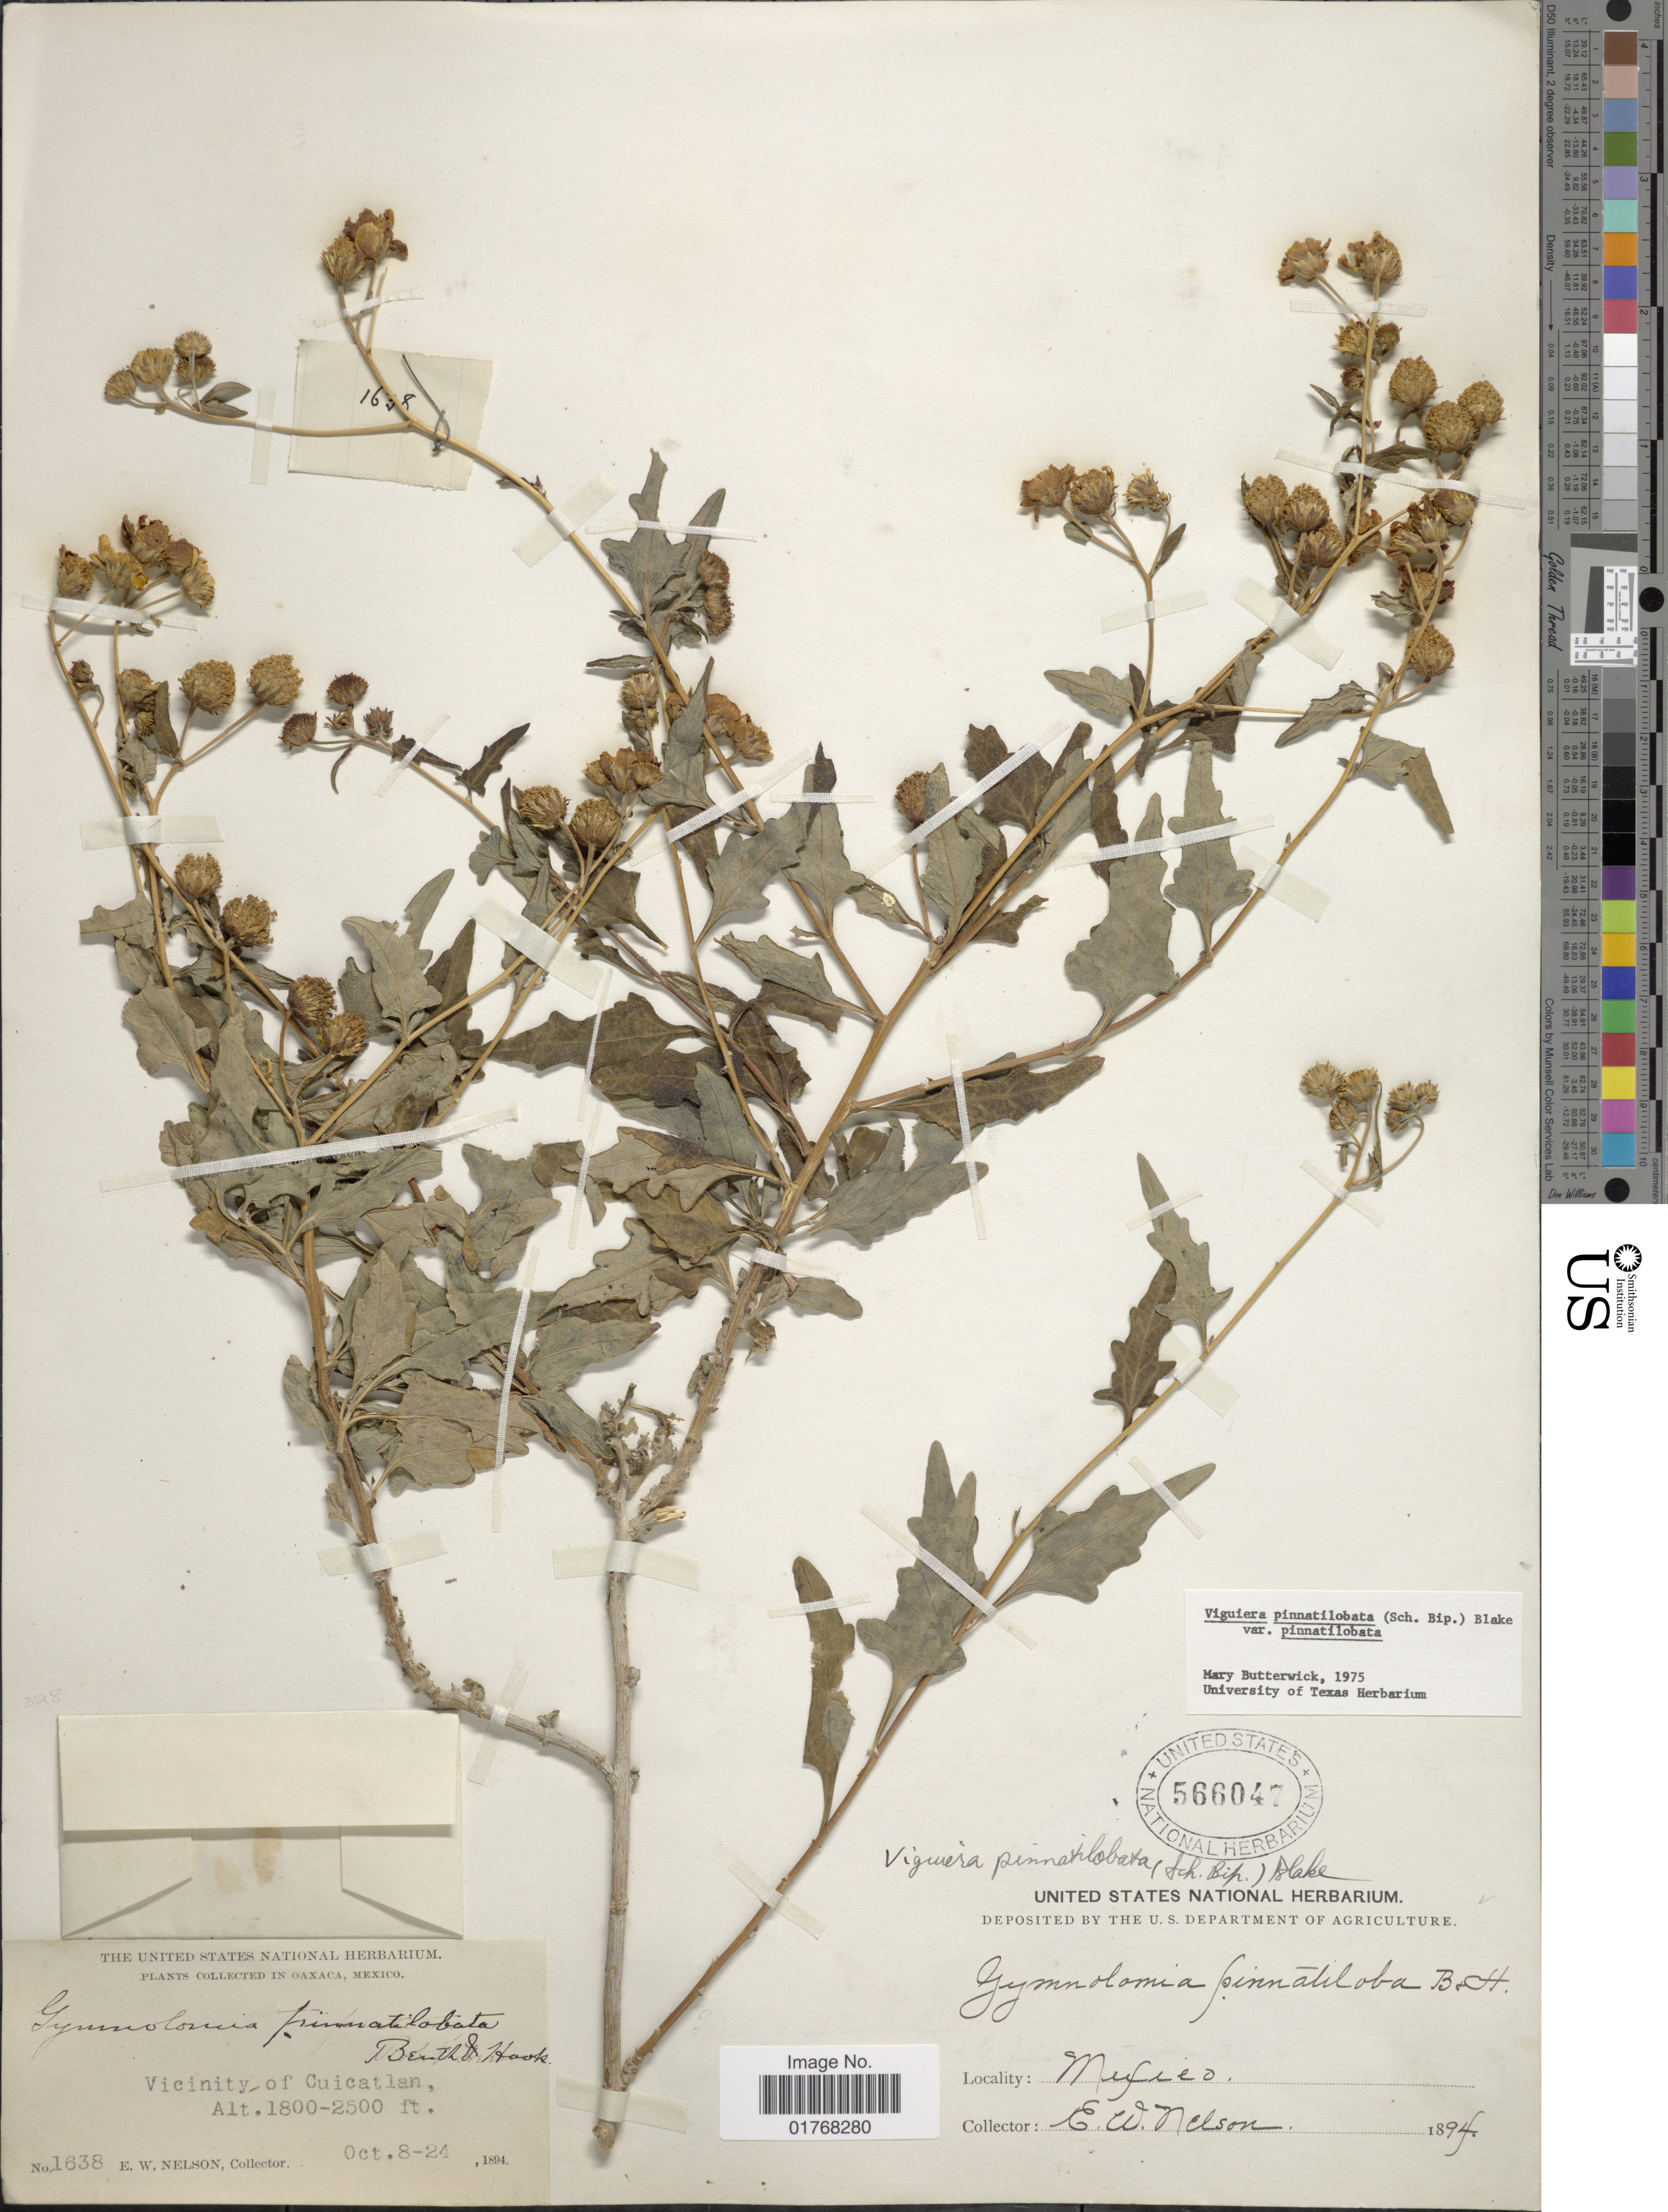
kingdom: Plantae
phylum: Tracheophyta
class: Magnoliopsida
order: Asterales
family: Asteraceae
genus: Viguiera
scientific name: Viguiera pinnatilobata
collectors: E. W. Nelson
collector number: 1638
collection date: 1894-10-08/1894-10-24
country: Mexico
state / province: Oaxaca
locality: Vicinity of Cuicatlan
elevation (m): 549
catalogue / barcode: US 566047